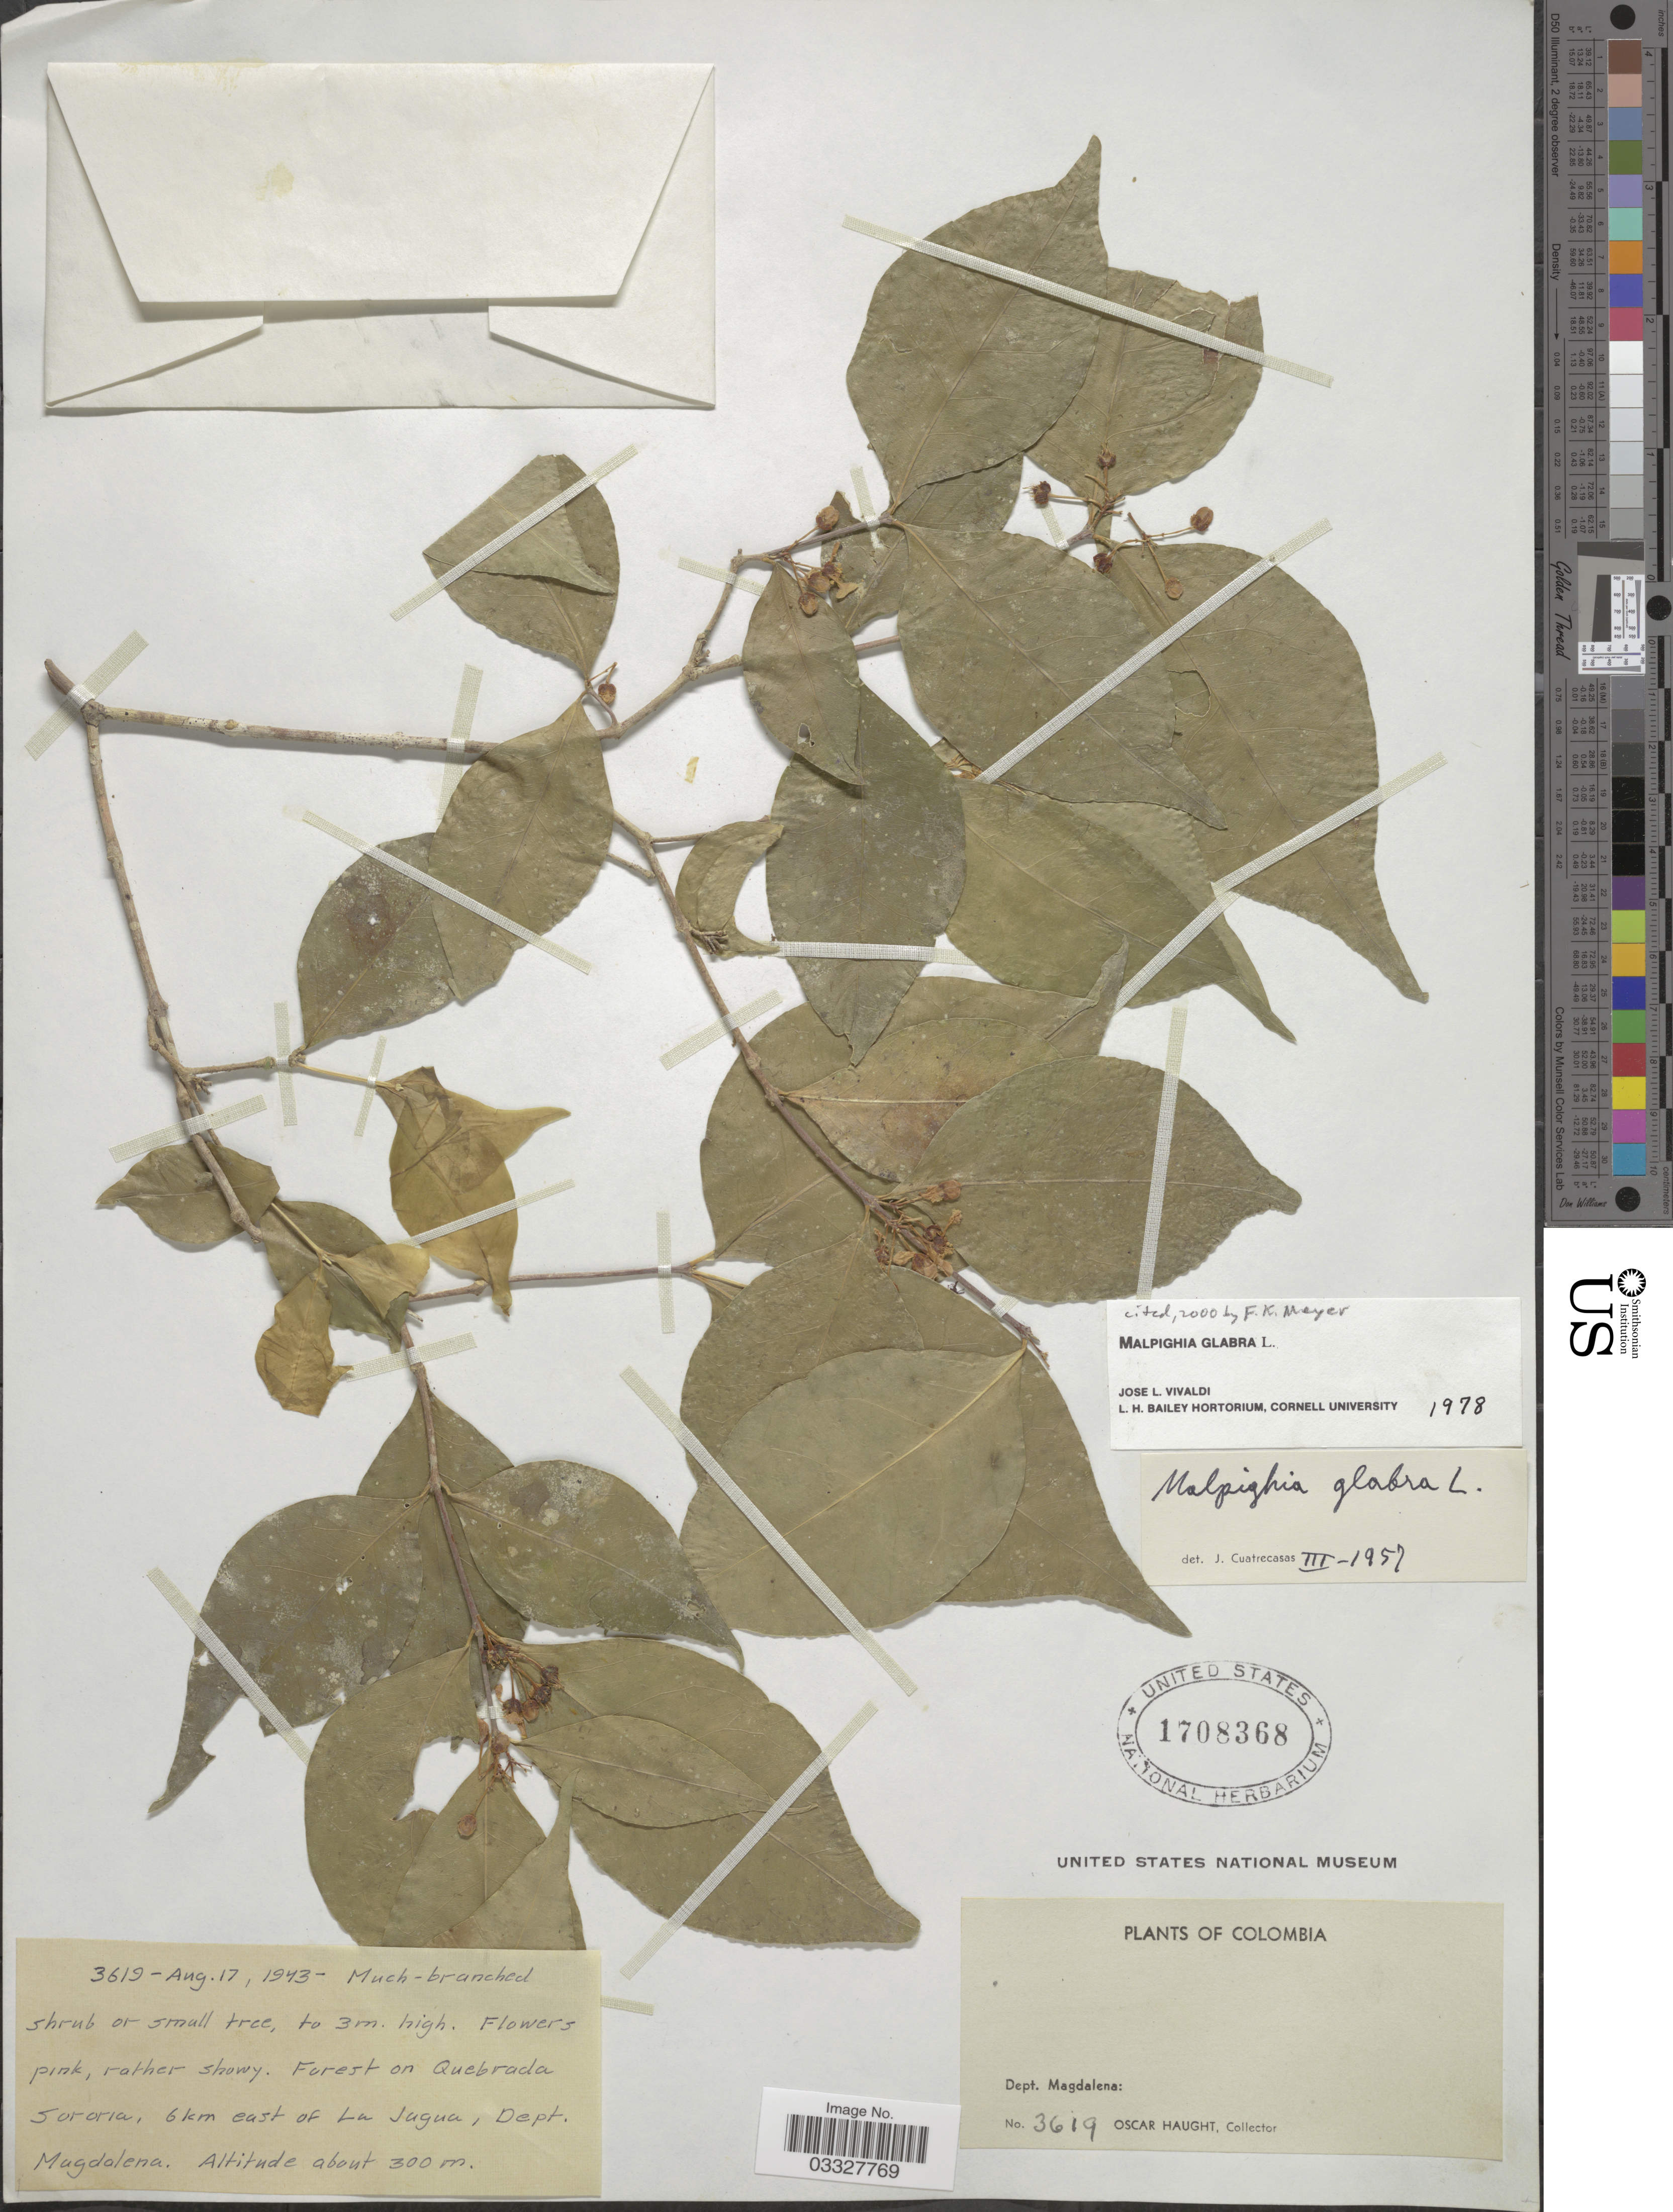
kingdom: Plantae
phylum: Tracheophyta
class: Magnoliopsida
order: Malpighiales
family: Malpighiaceae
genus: Malpighia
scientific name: Malpighia glabra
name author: L.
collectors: O. L. Haught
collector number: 3619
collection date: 1943-08-17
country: Colombia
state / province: Magdalena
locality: Forest on Quebrada Sororia, 6 km east of La Jugua, Dept. Magdalena.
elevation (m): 300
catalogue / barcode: US 1708368